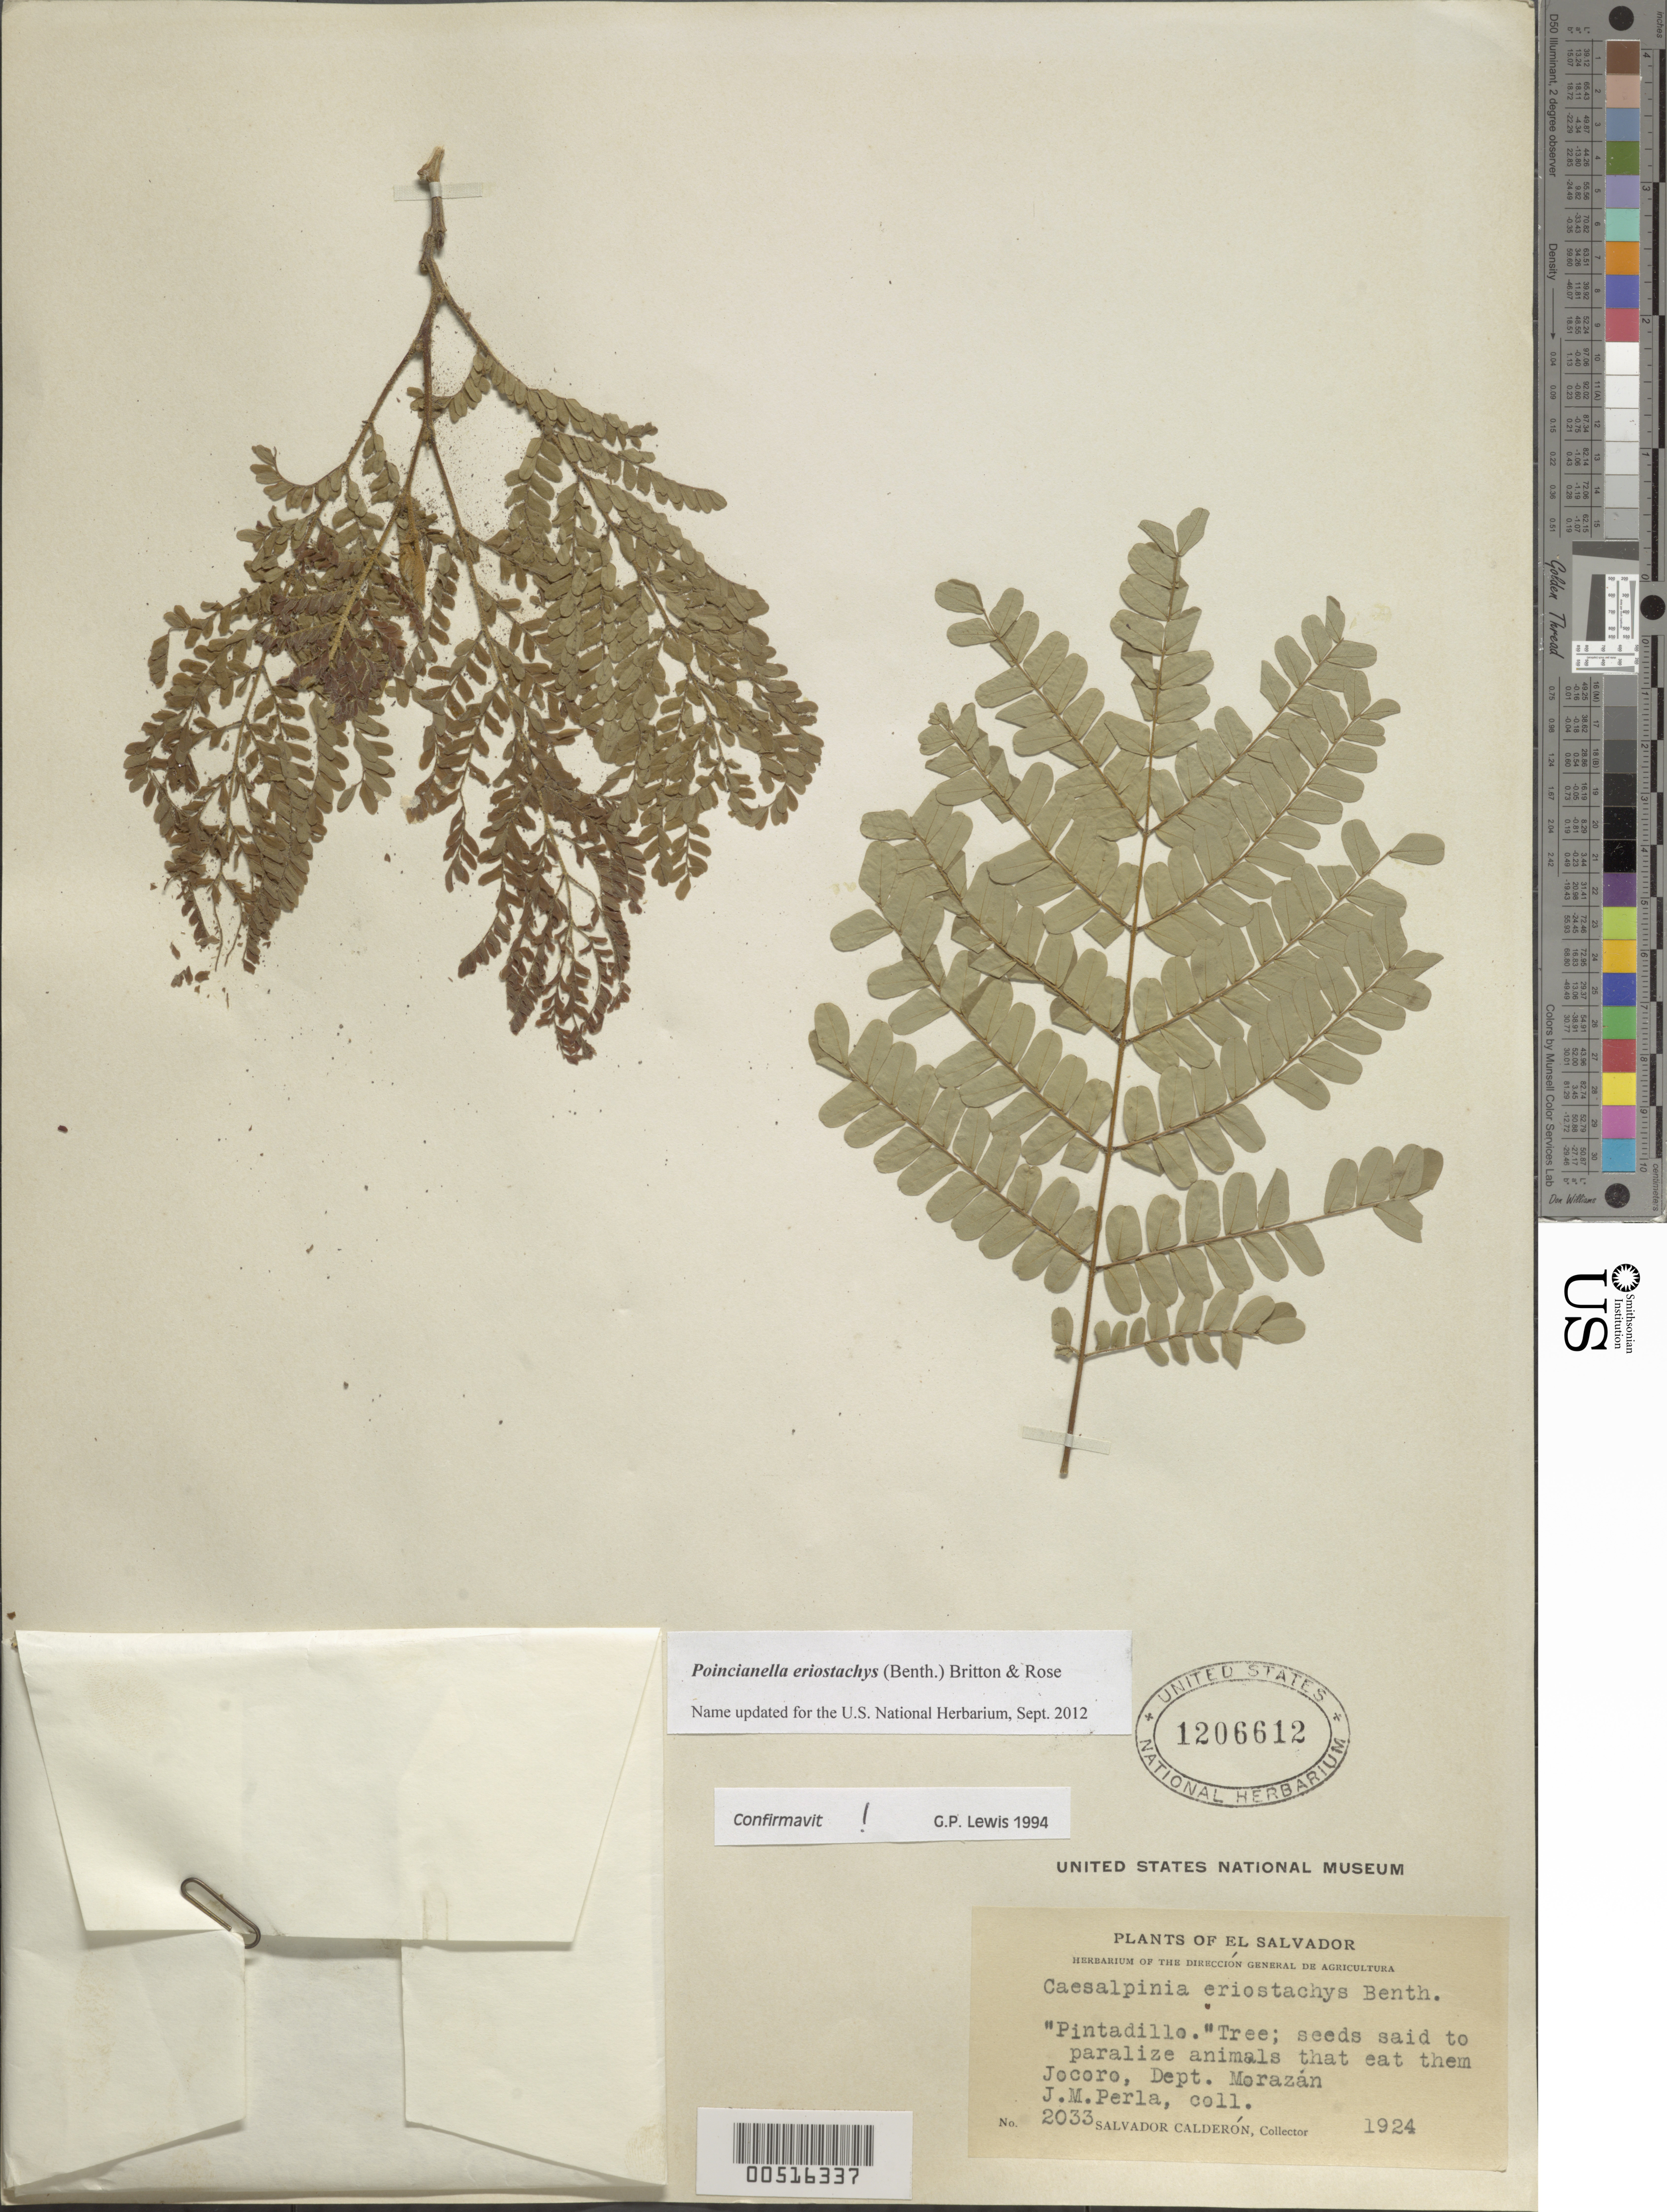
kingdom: Plantae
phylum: Tracheophyta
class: Magnoliopsida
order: Fabales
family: Fabaceae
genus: Cenostigma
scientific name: Cenostigma eriostachys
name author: (Benth.) Gagnon & G.P. Lewis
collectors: S. Calderón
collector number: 2033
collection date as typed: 1924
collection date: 1924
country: El Salvador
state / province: Morazán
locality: Jocoro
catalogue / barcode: US 1206612